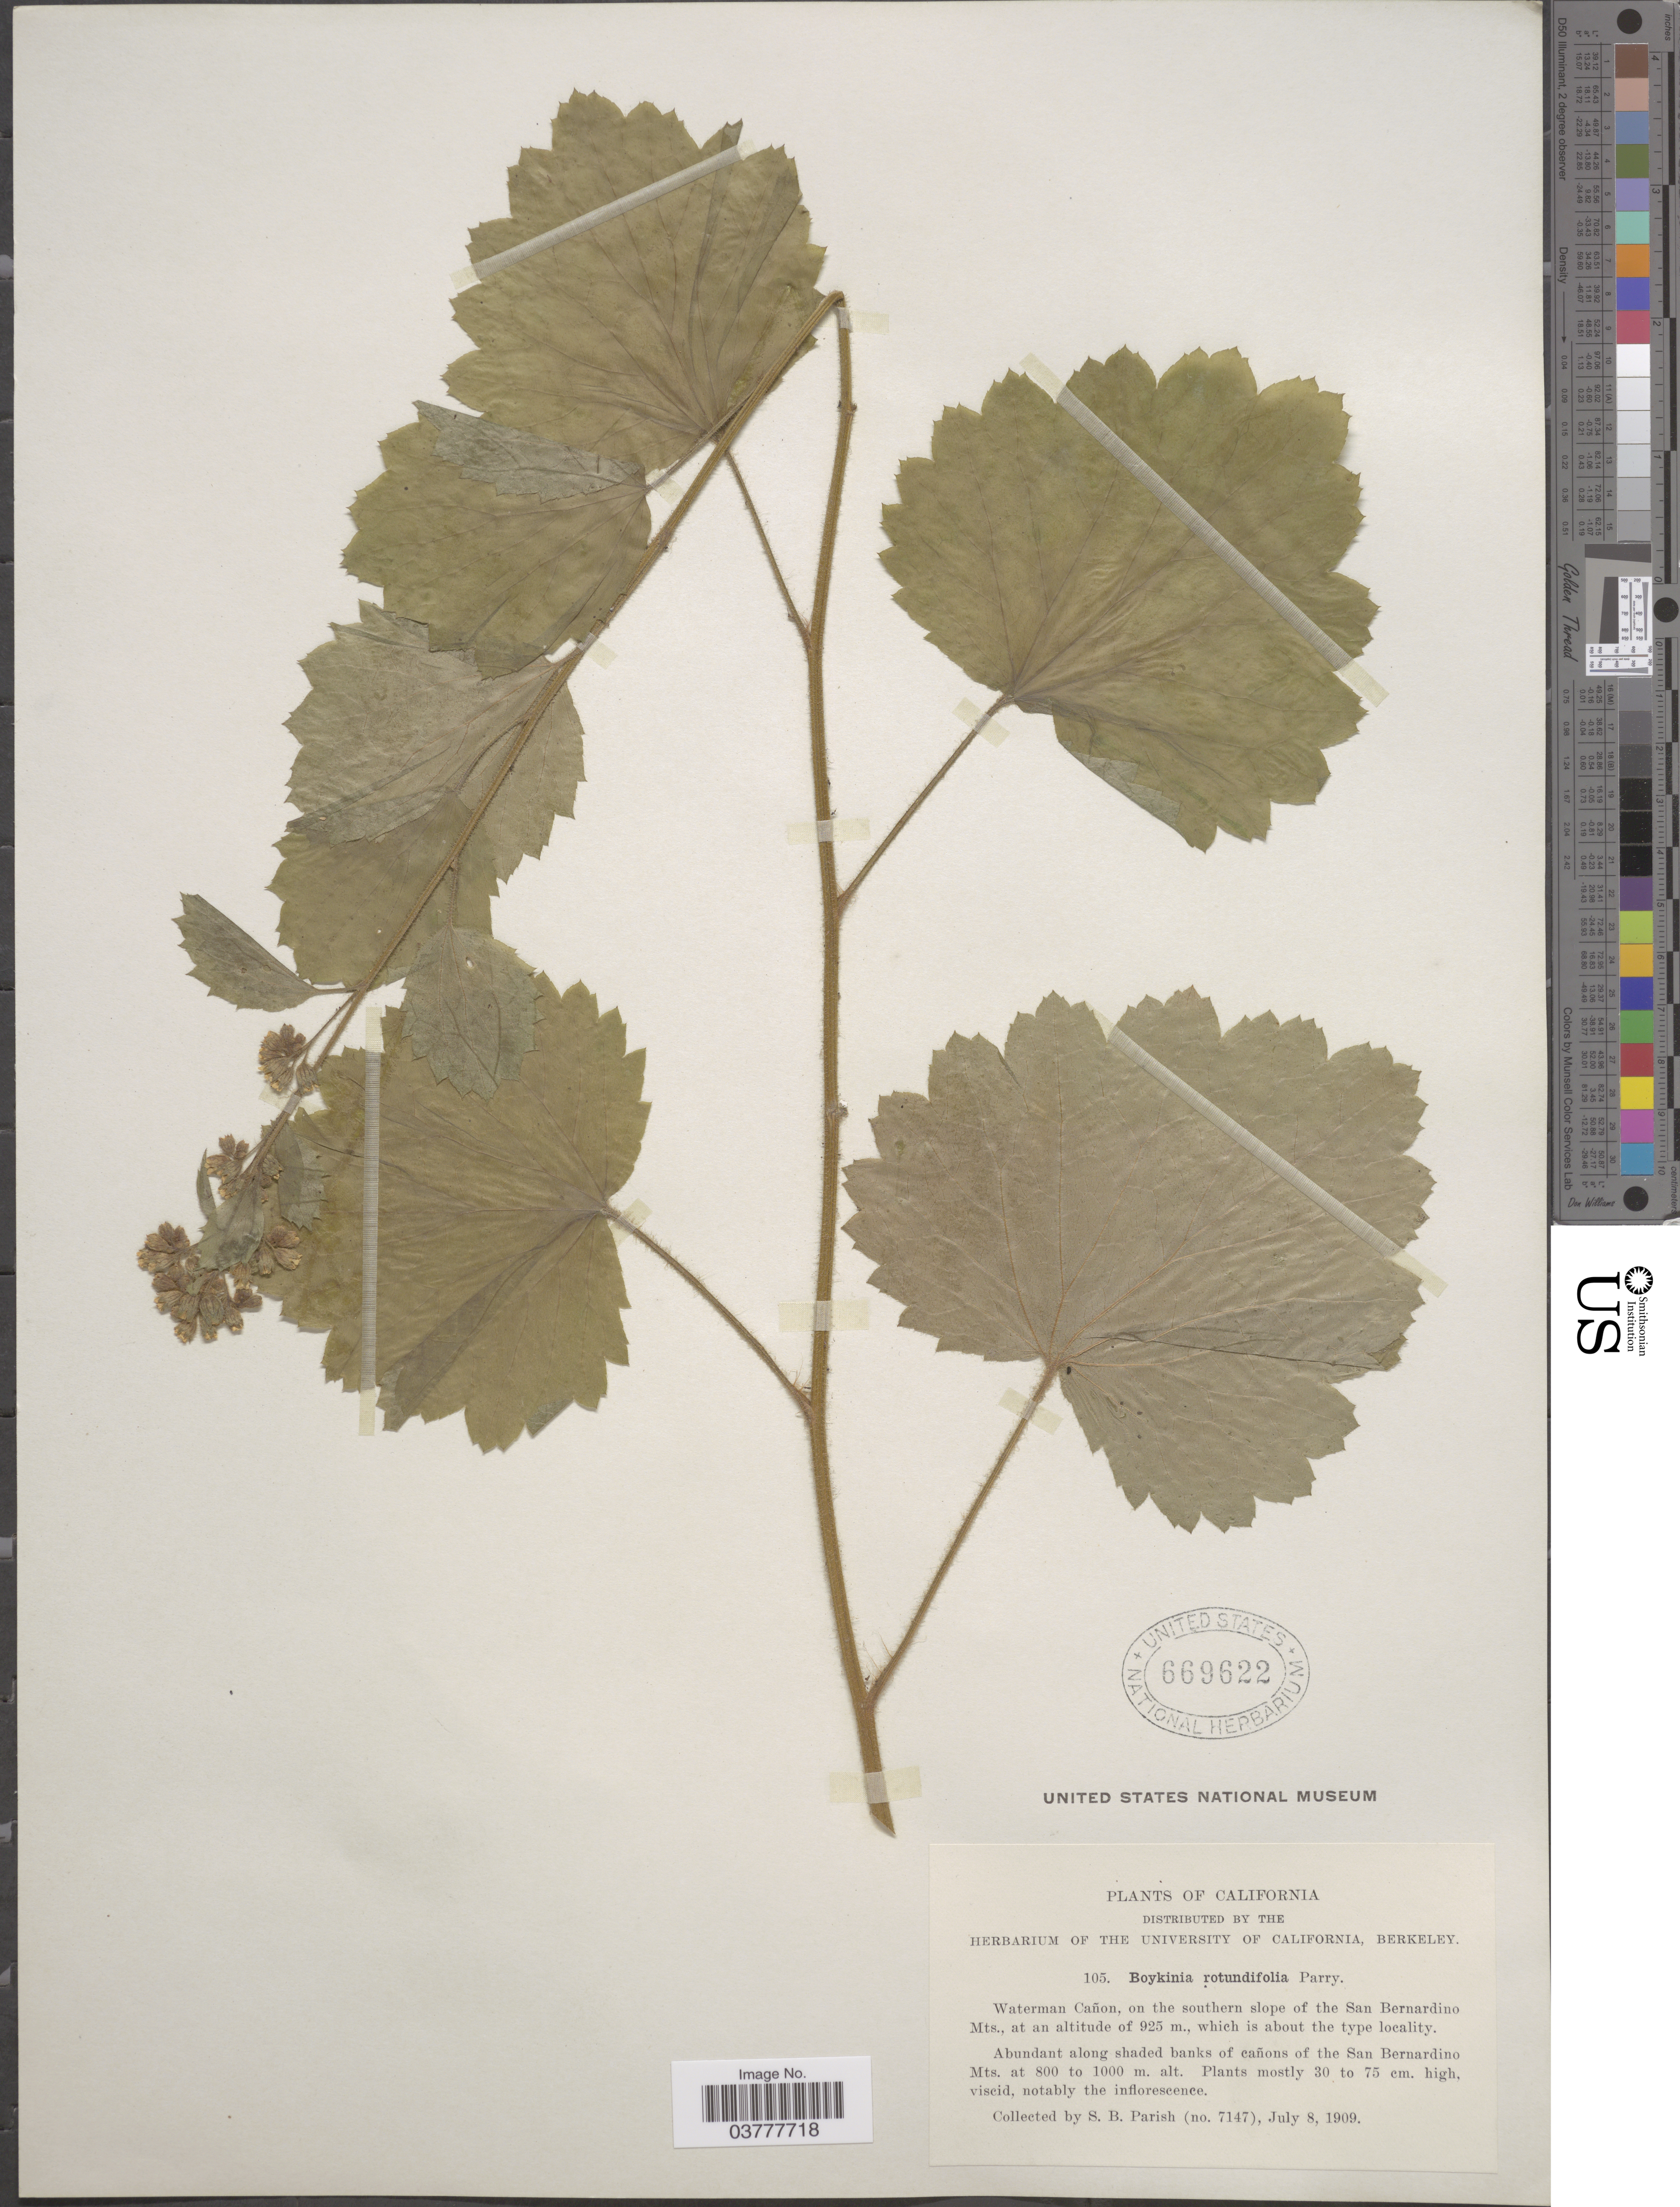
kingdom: Plantae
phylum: Tracheophyta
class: Magnoliopsida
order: Saxifragales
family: Saxifragaceae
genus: Boykinia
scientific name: Boykinia rotundifolia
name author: Parry ex A. Gray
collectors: S. B. Parish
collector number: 7147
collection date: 1909-07-08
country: United States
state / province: California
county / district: San Bernardino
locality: Waterman Cañon, on the southern slope of the San Bernardino Mts.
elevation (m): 925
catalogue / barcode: US 669622